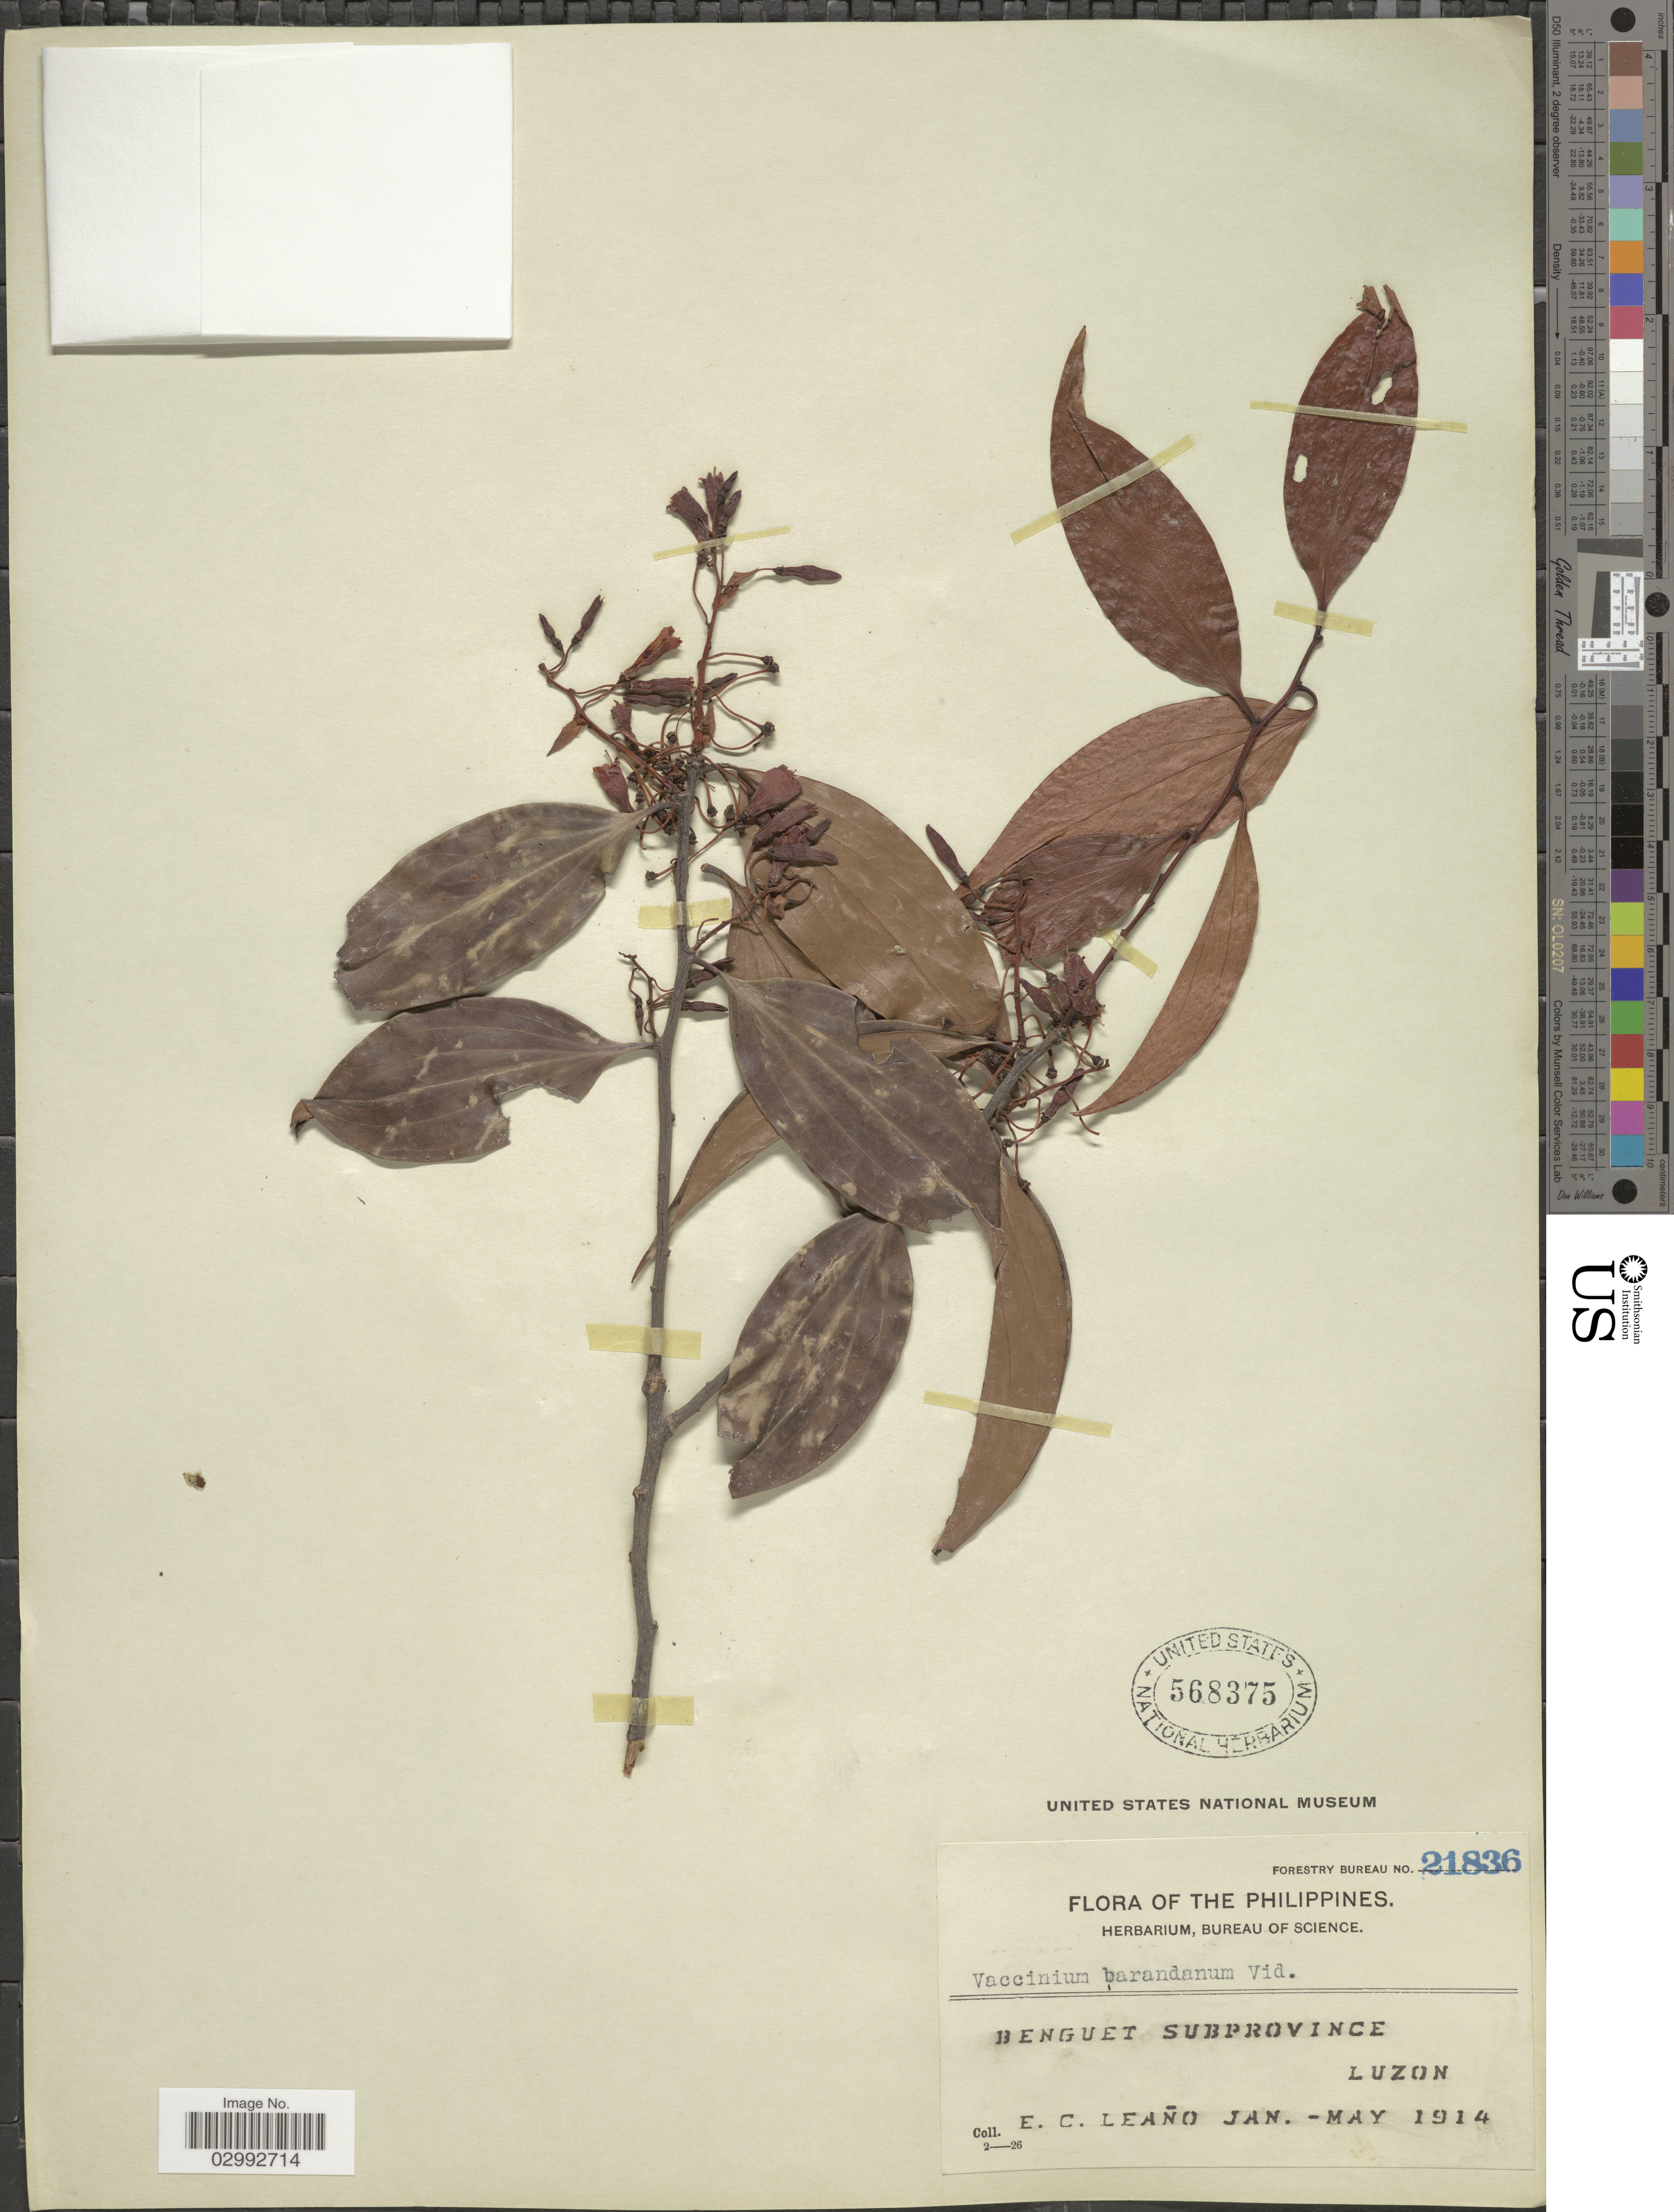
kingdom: Plantae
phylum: Tracheophyta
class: Magnoliopsida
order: Ericales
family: Ericaceae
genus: Vaccinium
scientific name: Vaccinium barandanum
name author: S. Vidal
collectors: E. Leano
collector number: Forestry Bureau 21836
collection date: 1914-01/1914-05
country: Philippines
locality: Benguet Subprovince, Luzon.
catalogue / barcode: US 568375